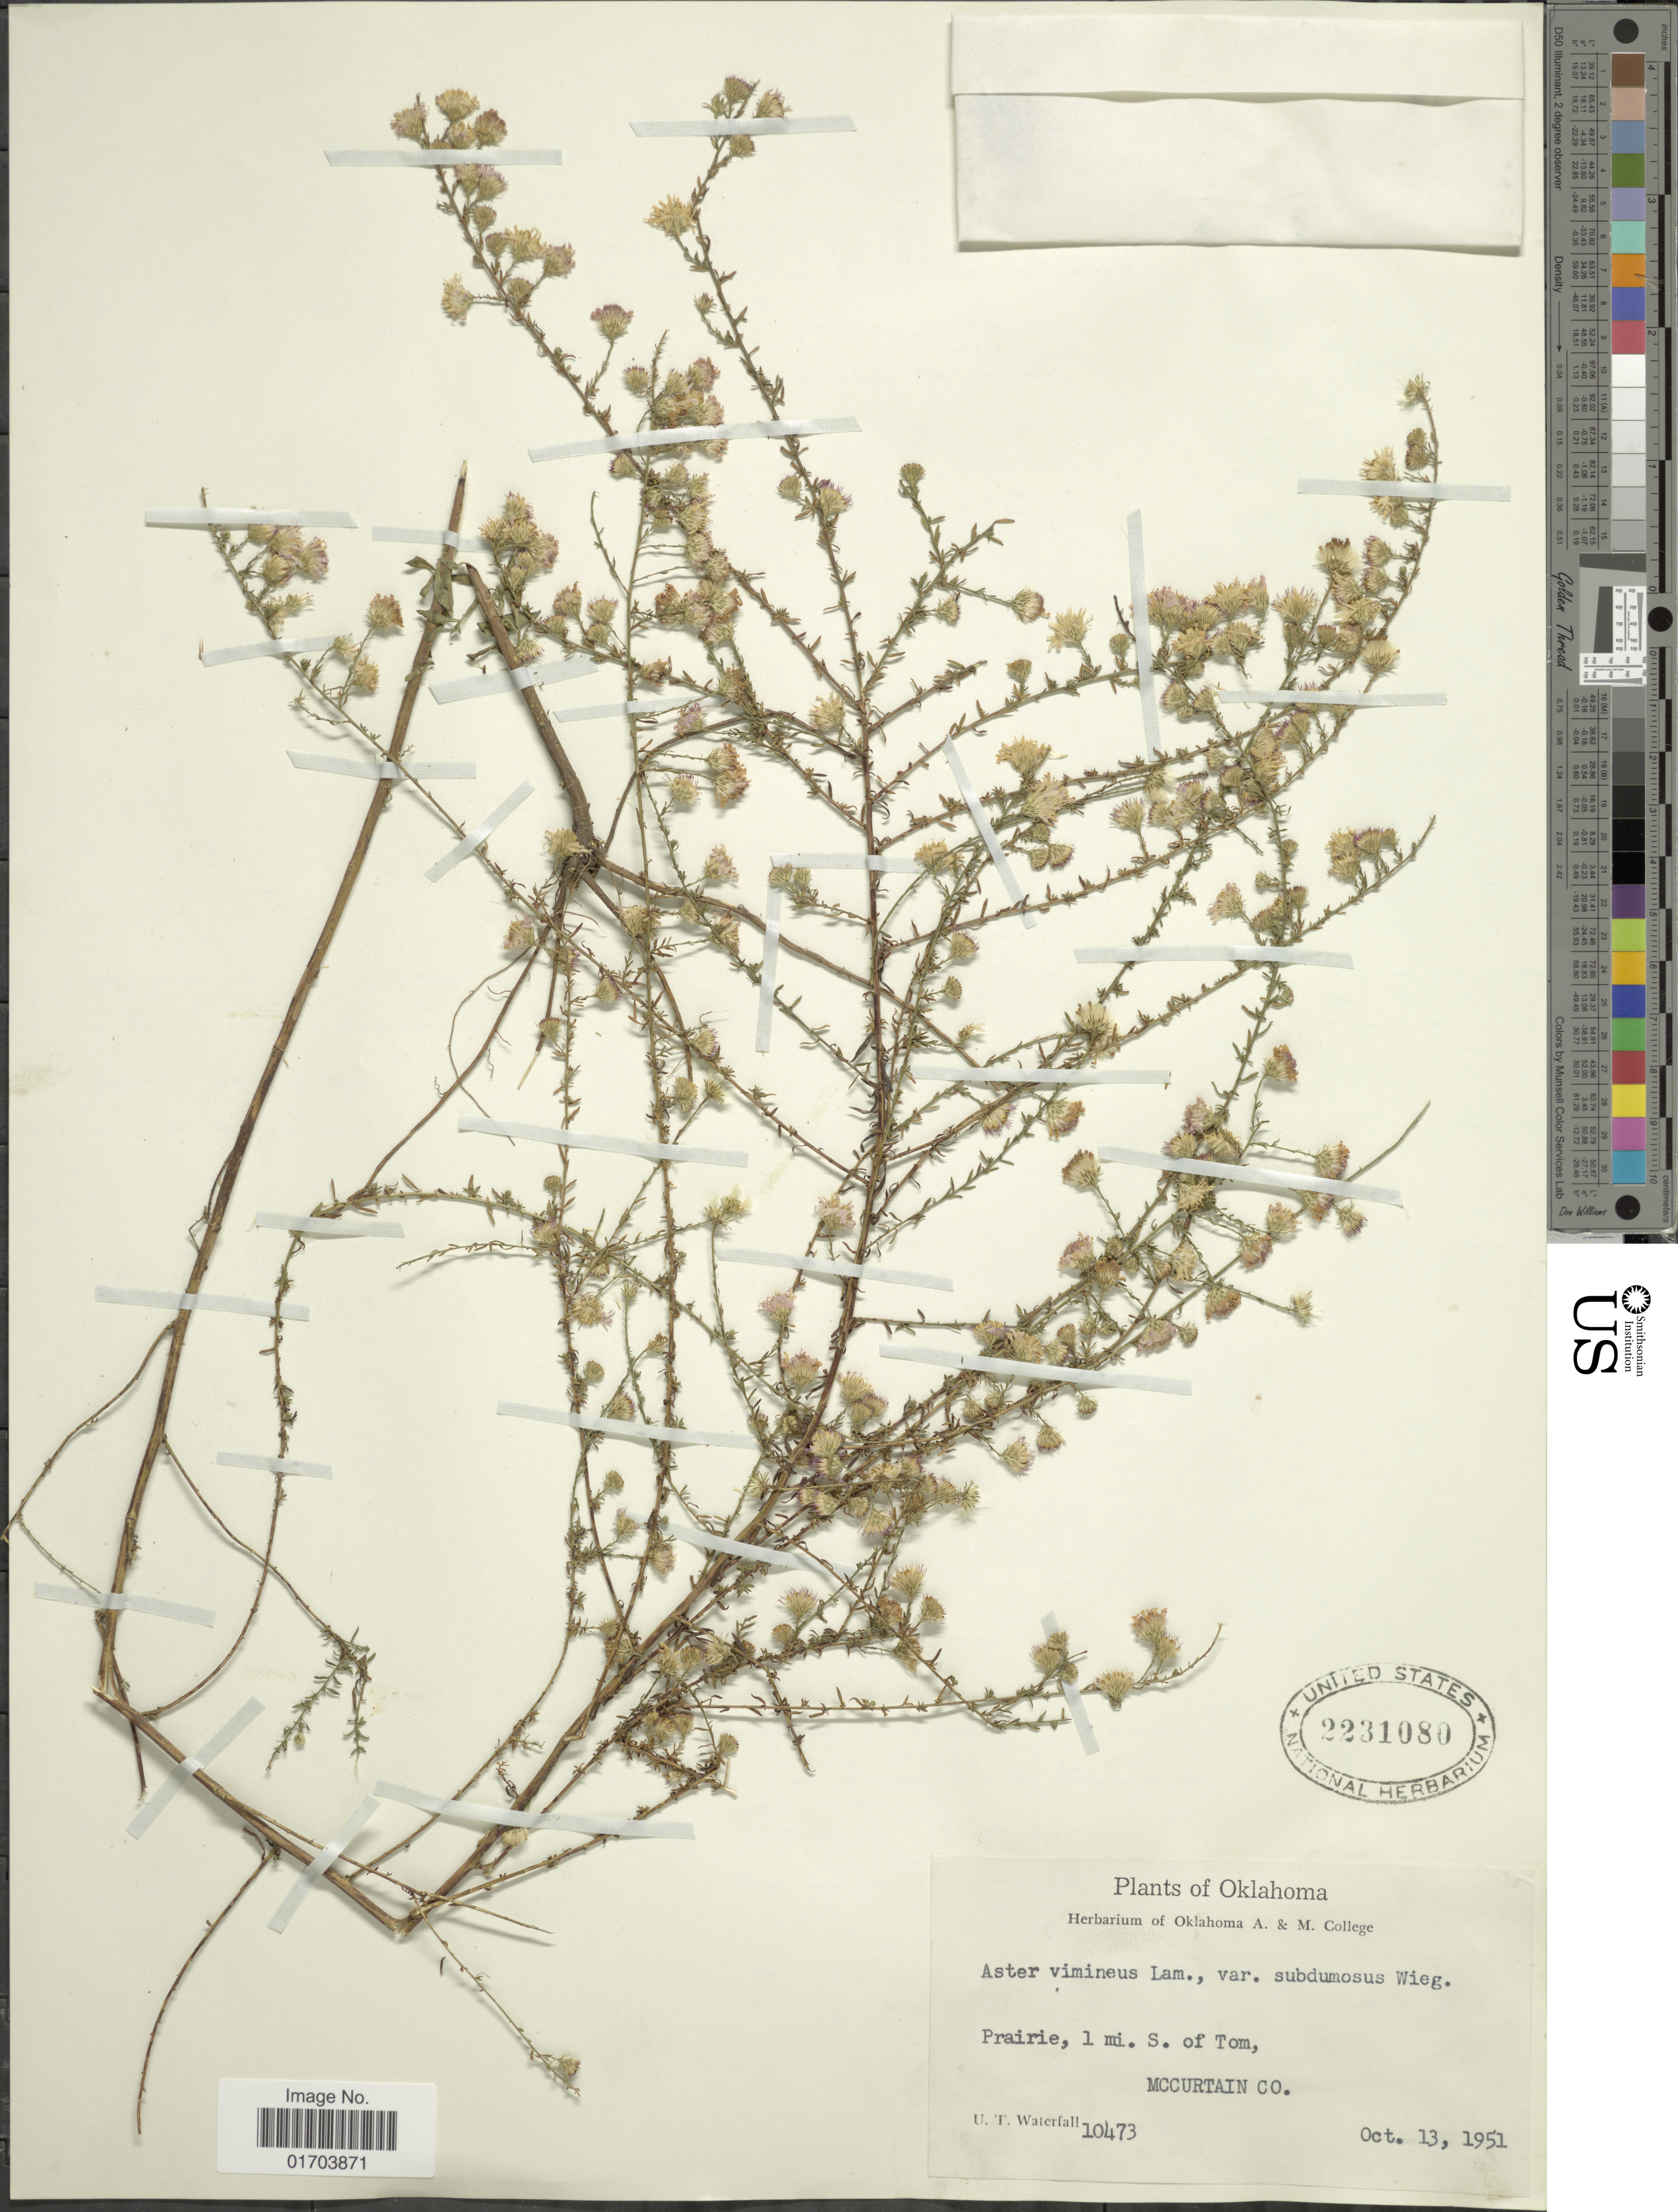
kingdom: Plantae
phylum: Tracheophyta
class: Magnoliopsida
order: Asterales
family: Asteraceae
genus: Symphyotrichum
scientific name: Symphyotrichum racemosum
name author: (Elliott) G.L. Nesom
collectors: U. T. Waterfall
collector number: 10473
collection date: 1951-10-13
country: United States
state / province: Oklahoma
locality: Prairie, 1 mi. S. of Tom, McCurtain Co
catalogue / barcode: US 2231080